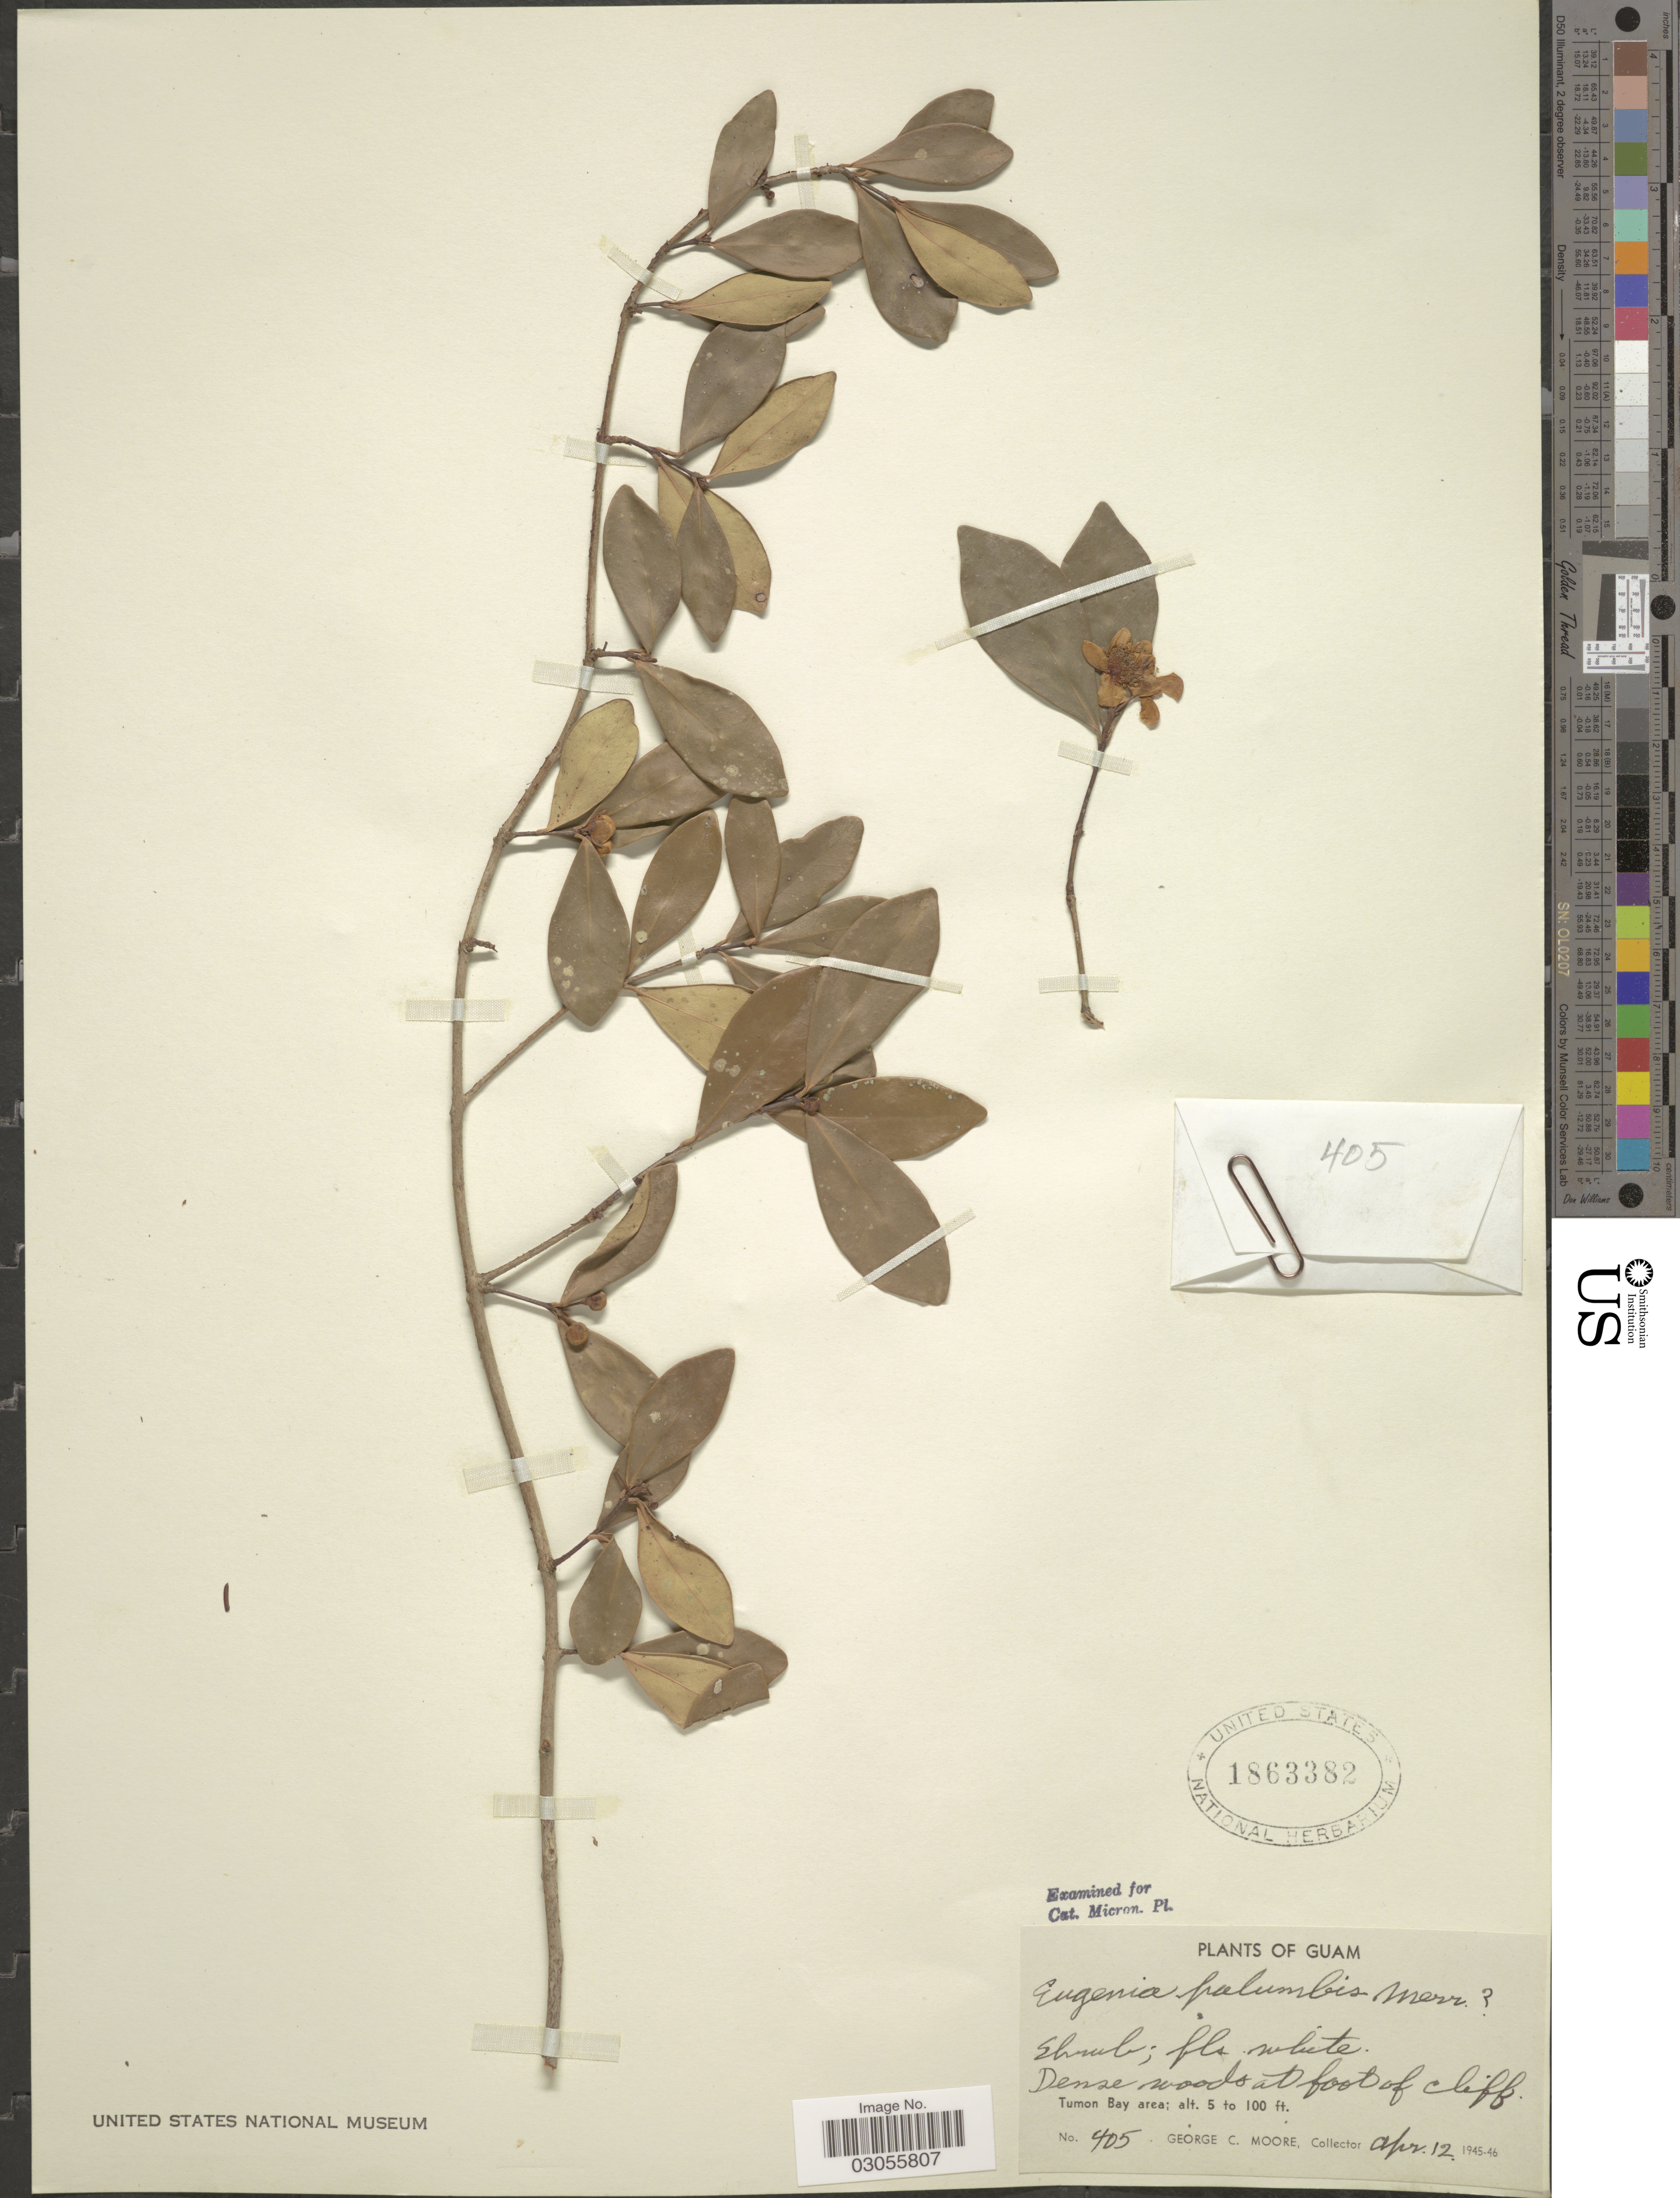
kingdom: Plantae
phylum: Tracheophyta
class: Magnoliopsida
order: Myrtales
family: Myrtaceae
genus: Eugenia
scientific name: Eugenia palumbis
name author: Merr.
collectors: G. C. Moore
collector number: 405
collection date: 1945-04-12/1946-04-12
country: Guam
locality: Tumon Bay area.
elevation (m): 2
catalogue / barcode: US 1863382